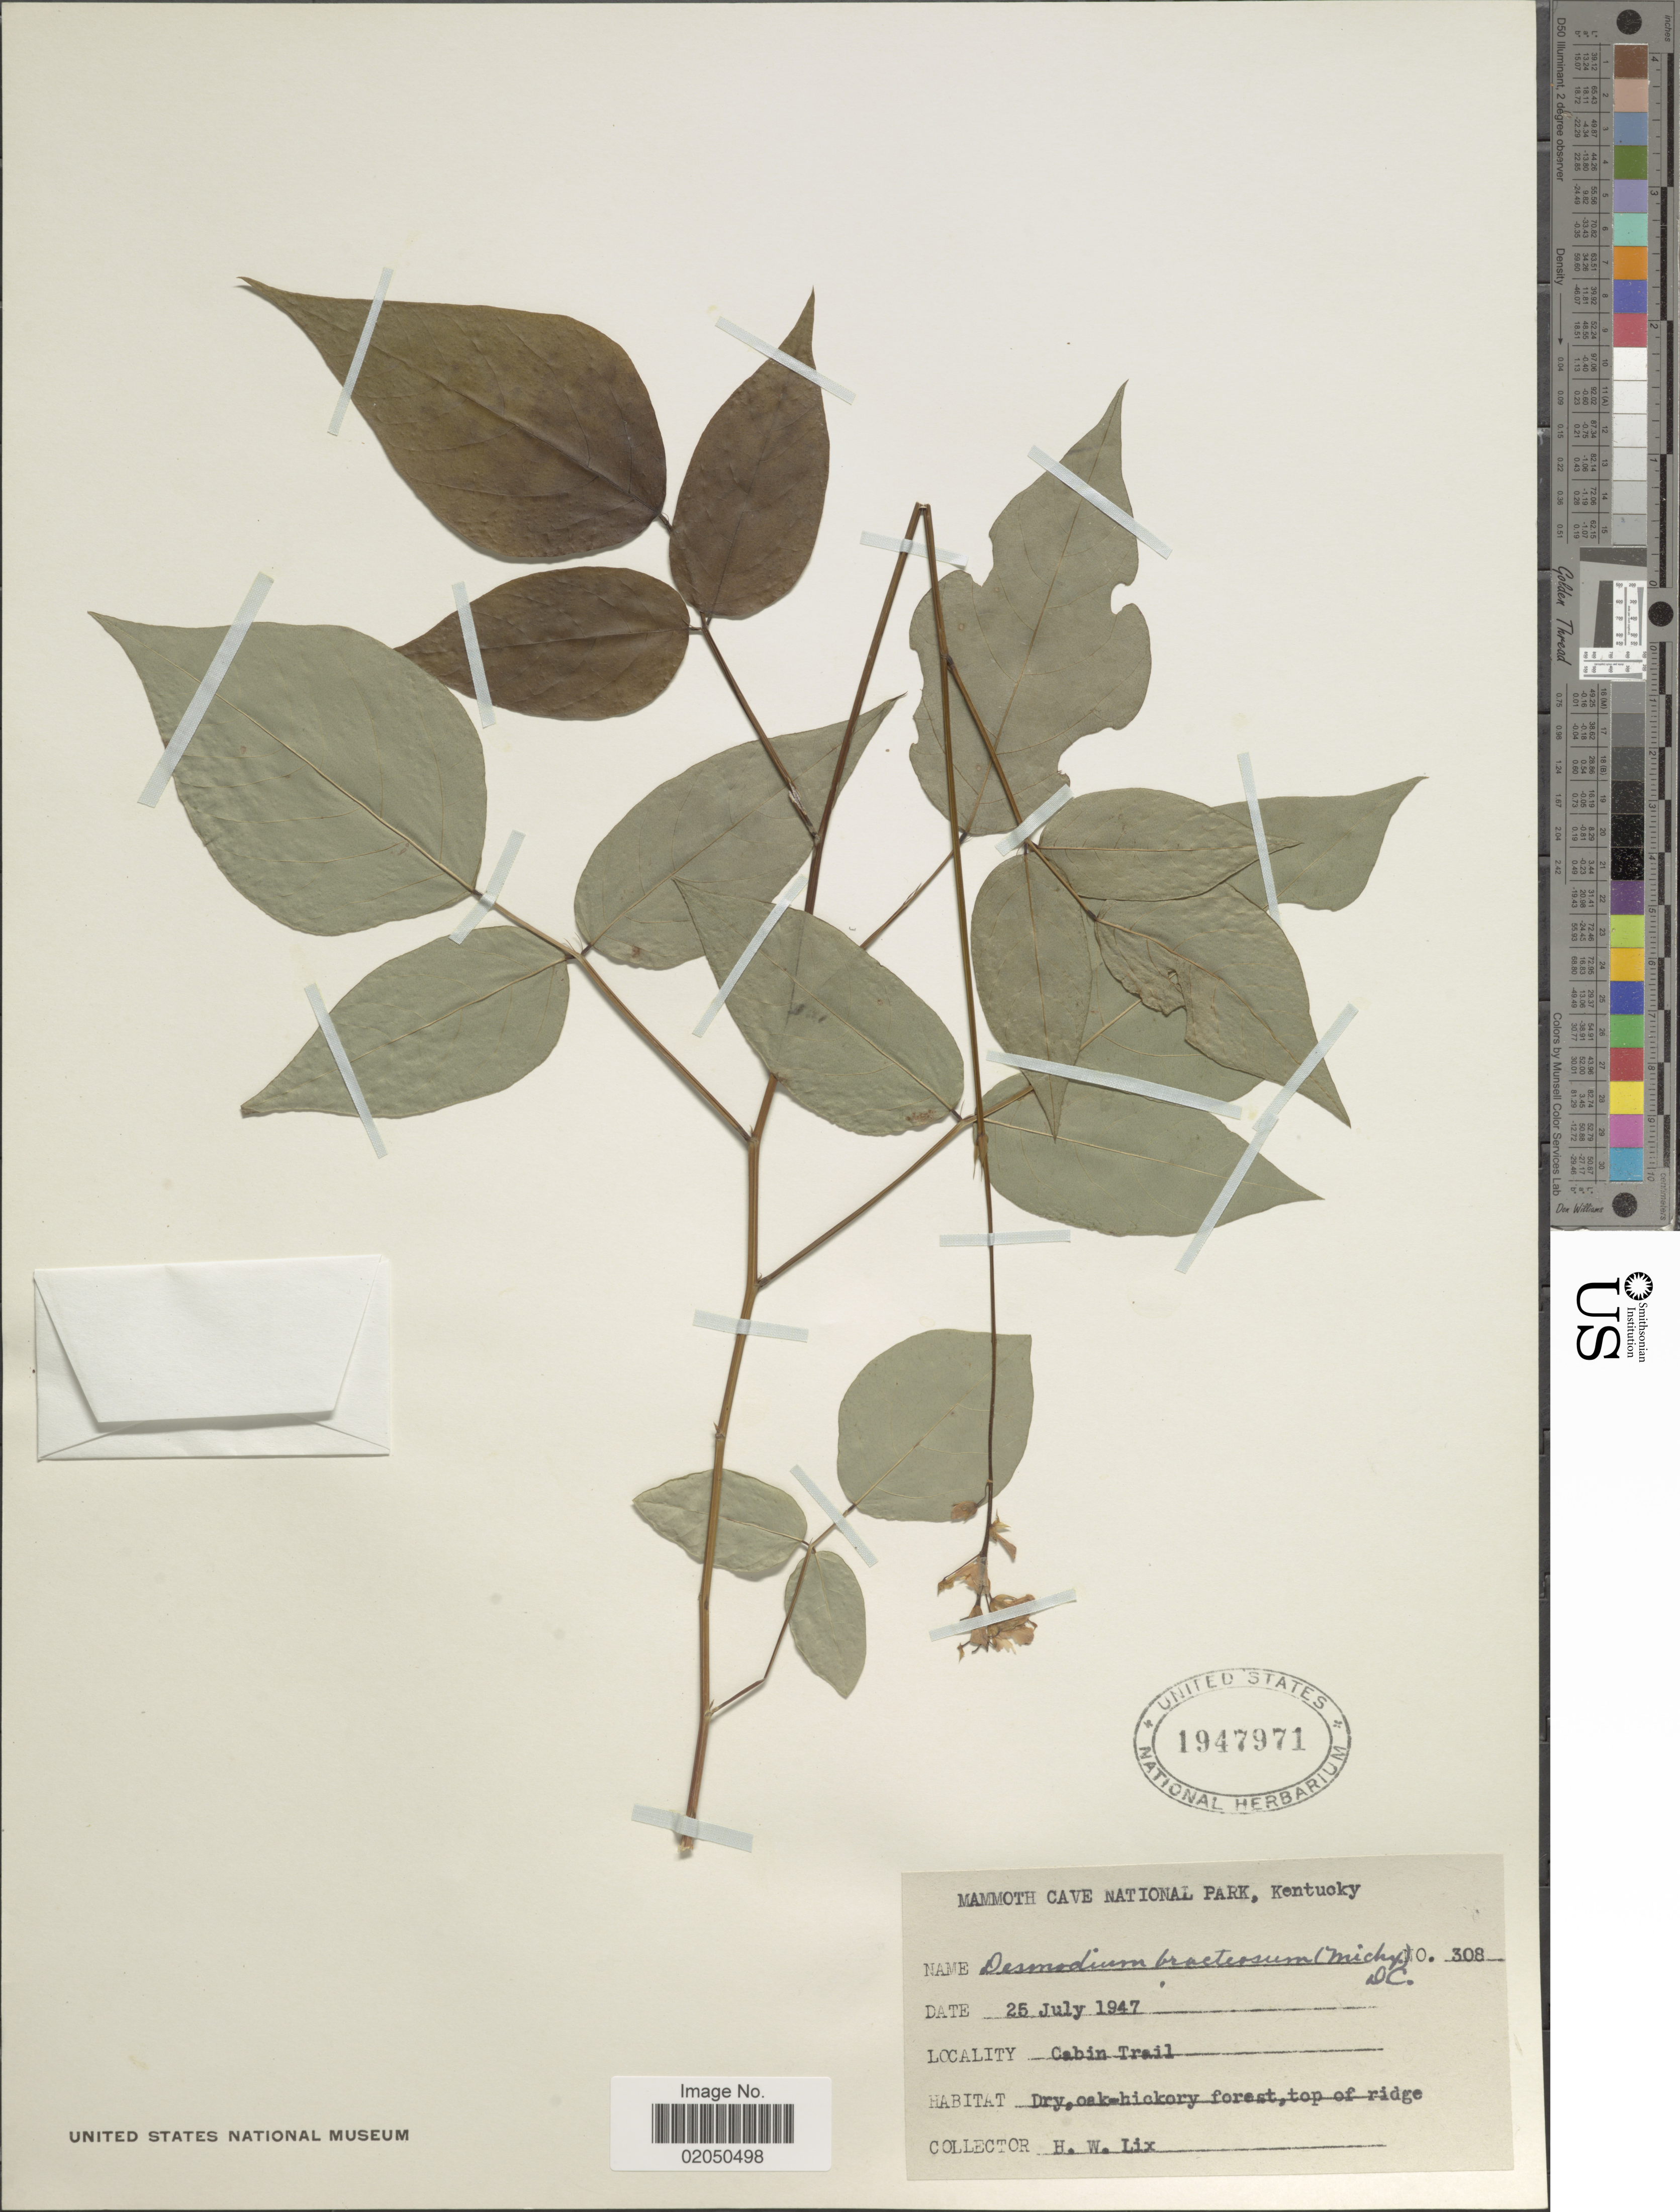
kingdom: Plantae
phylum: Tracheophyta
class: Magnoliopsida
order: Fabales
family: Fabaceae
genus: Desmodium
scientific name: Desmodium cuspidatum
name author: (Muhl. ex Willd.) Loudon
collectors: H. W. Lix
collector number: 308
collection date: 1947-07-25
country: United States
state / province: Kentucky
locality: Mammoth Cave National Park, Cabin Trail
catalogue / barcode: US 1947971